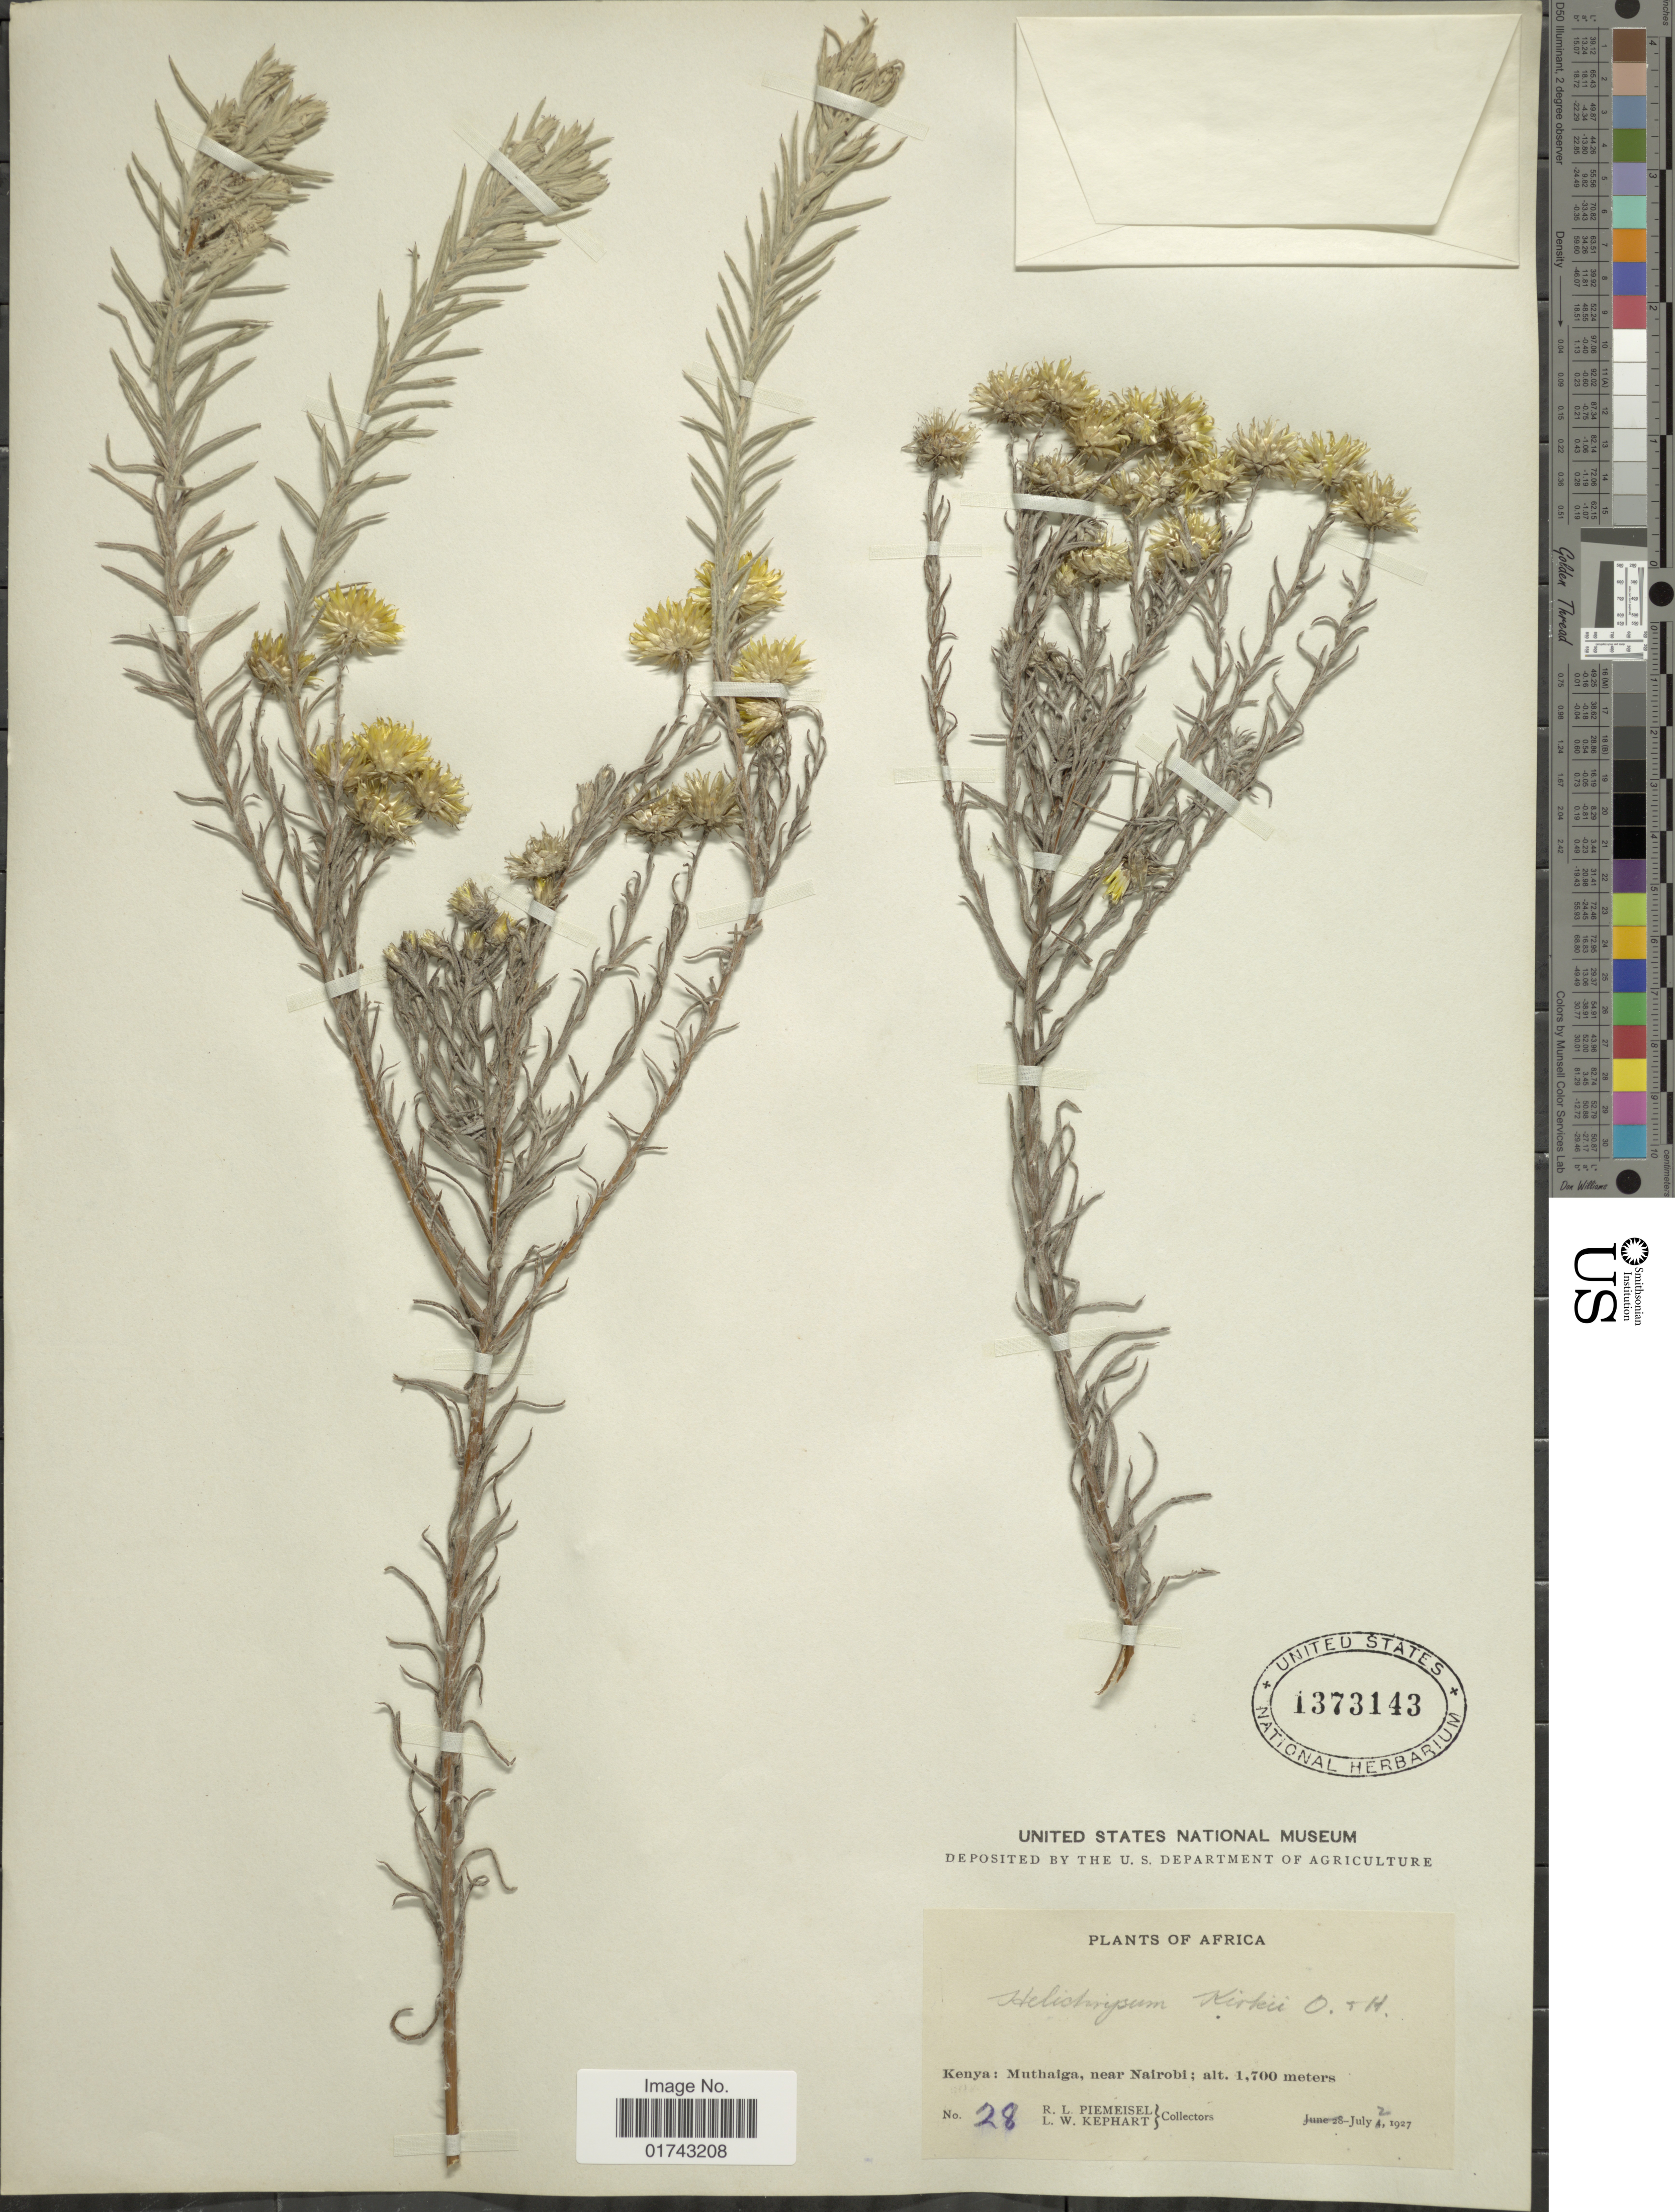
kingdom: Plantae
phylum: Tracheophyta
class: Magnoliopsida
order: Asterales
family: Asteraceae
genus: Helichrysum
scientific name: Helichrysum kirkii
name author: Oliv. & Hiern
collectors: R. L. Piemeisel & L. W. Kephart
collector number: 28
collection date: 1927-07-02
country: Kenya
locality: Kenya: Muthaiga, near Nairobi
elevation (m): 1700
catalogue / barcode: US 1373143